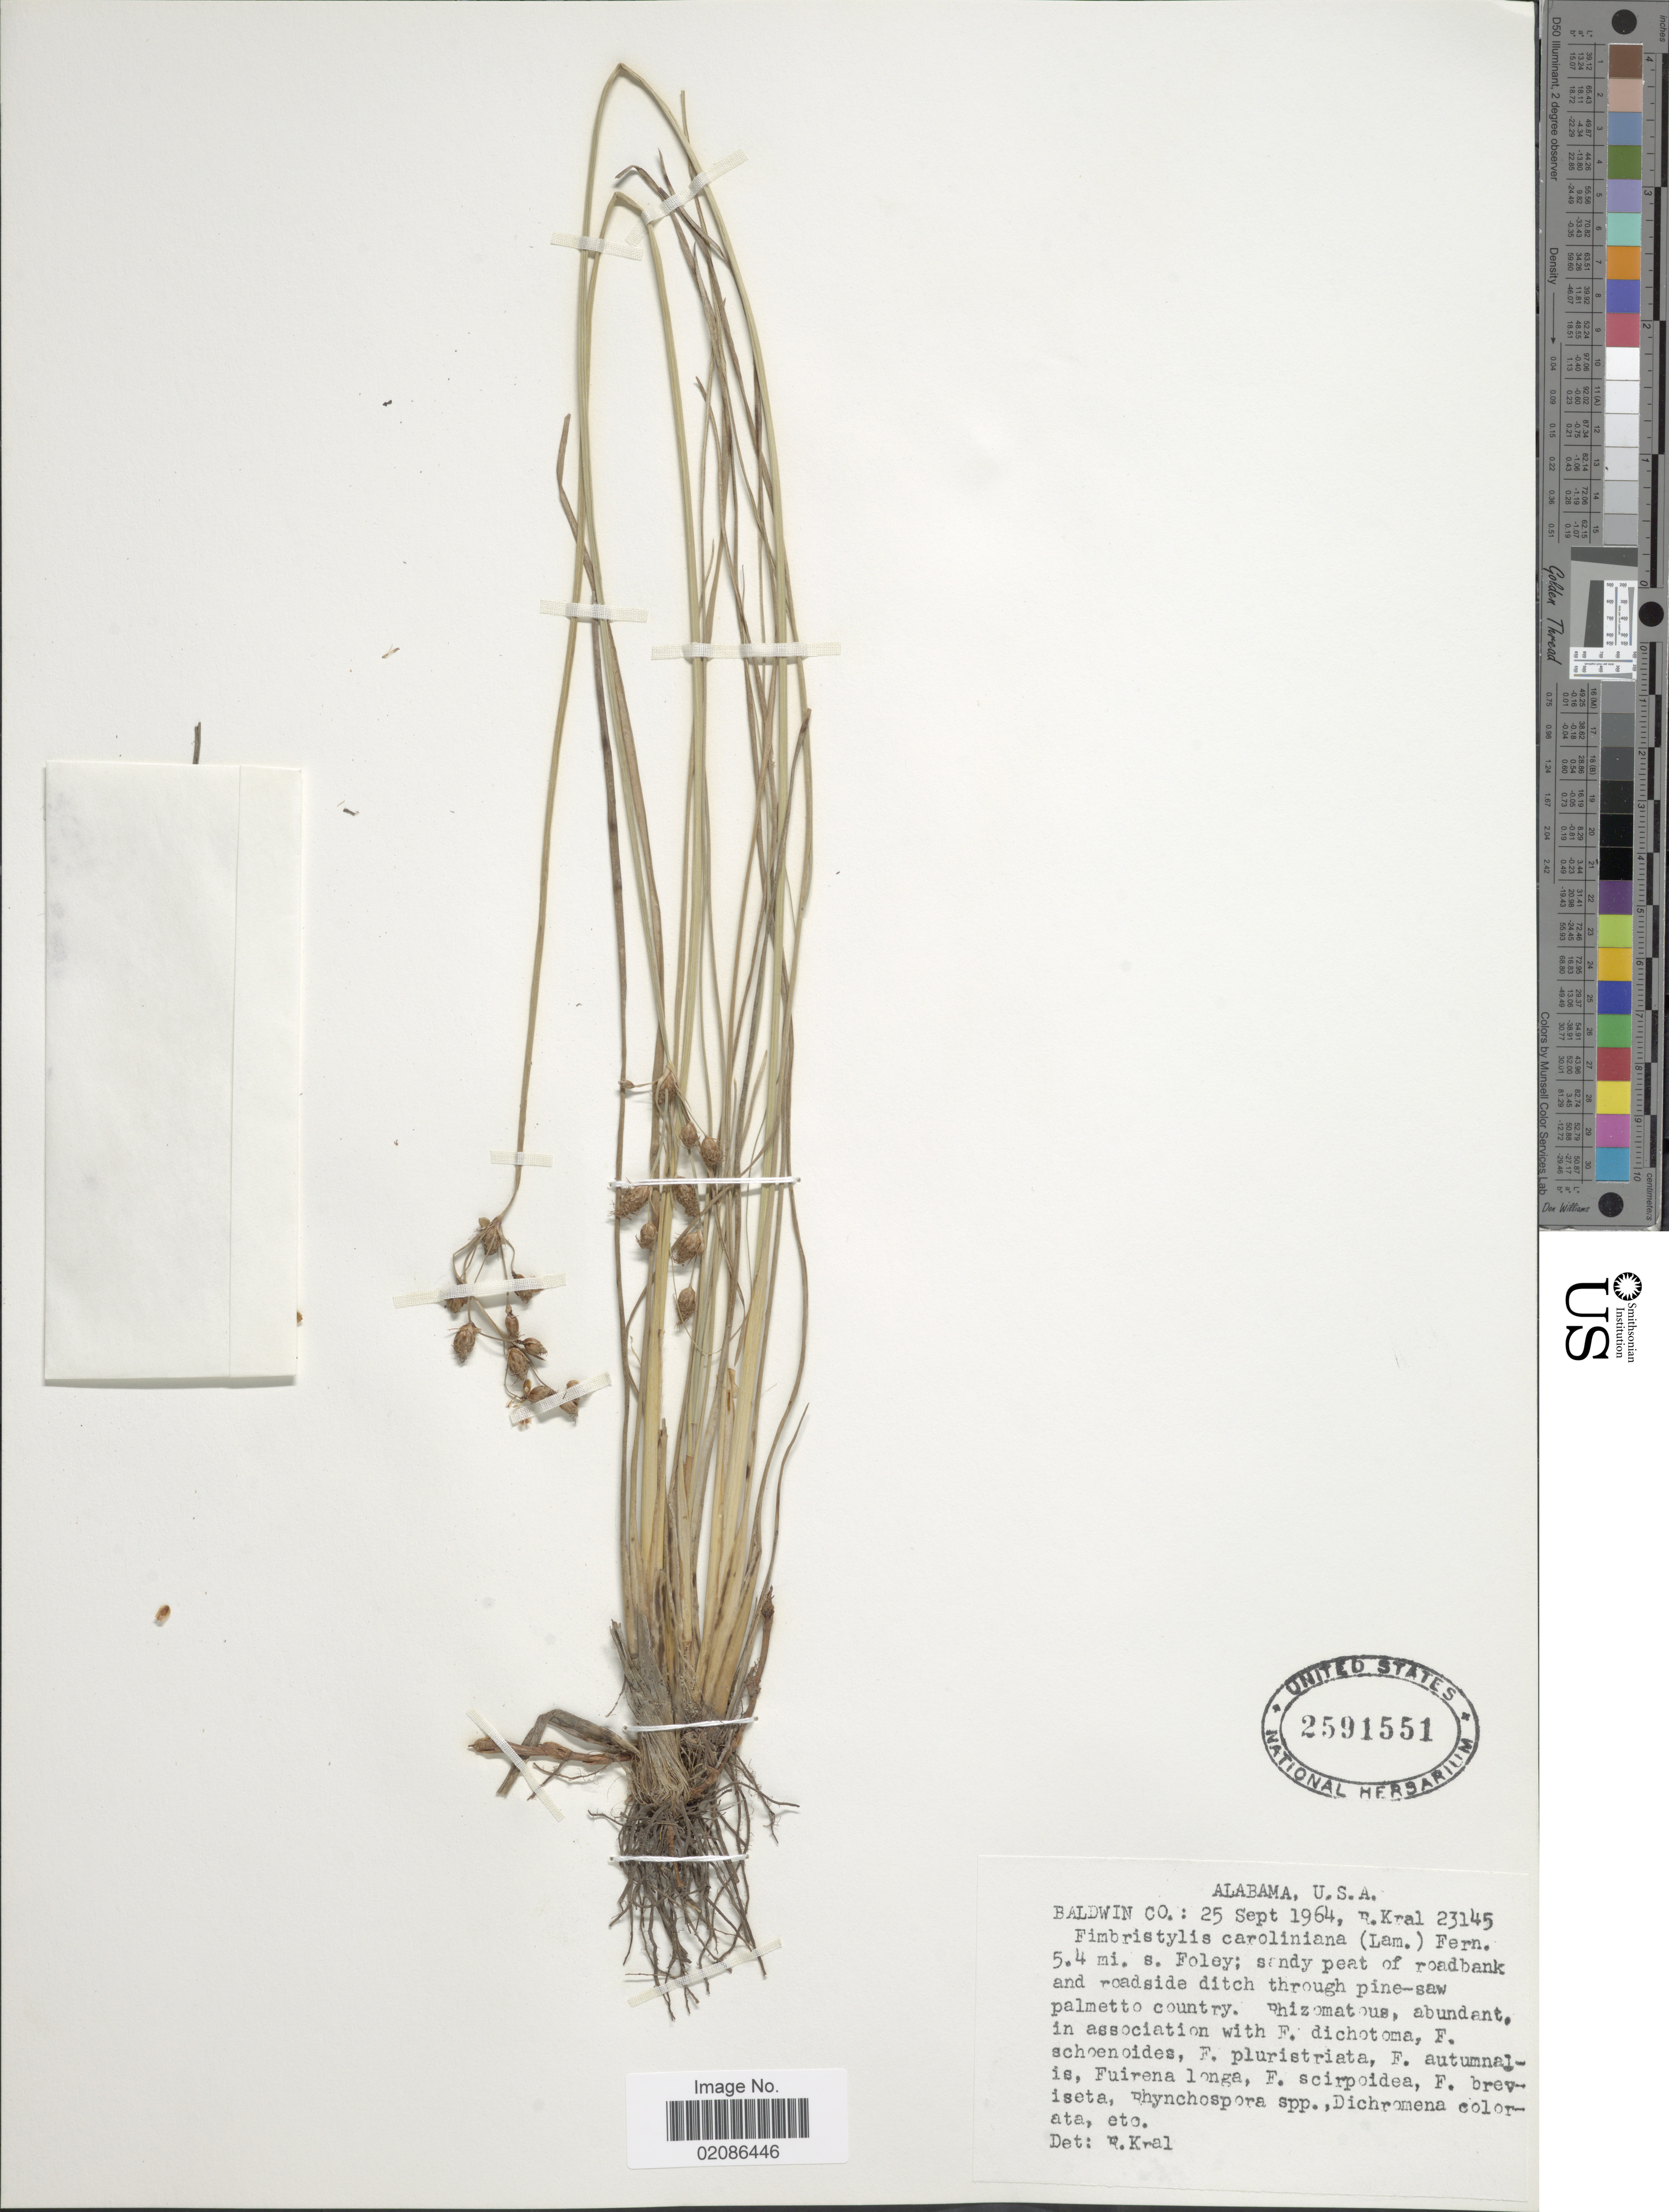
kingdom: Plantae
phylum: Tracheophyta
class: Liliopsida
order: Poales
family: Cyperaceae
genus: Fimbristylis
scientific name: Fimbristylis caroliniana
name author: (Lam.) Fernald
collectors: R. Kral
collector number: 23145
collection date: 1964-09-25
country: United States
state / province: Alabama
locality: Baldwin Co; 5.4 mi s Foley; sandy peat of roadbank and roadside ditch through pine-saw palmetto country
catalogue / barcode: US 2591551